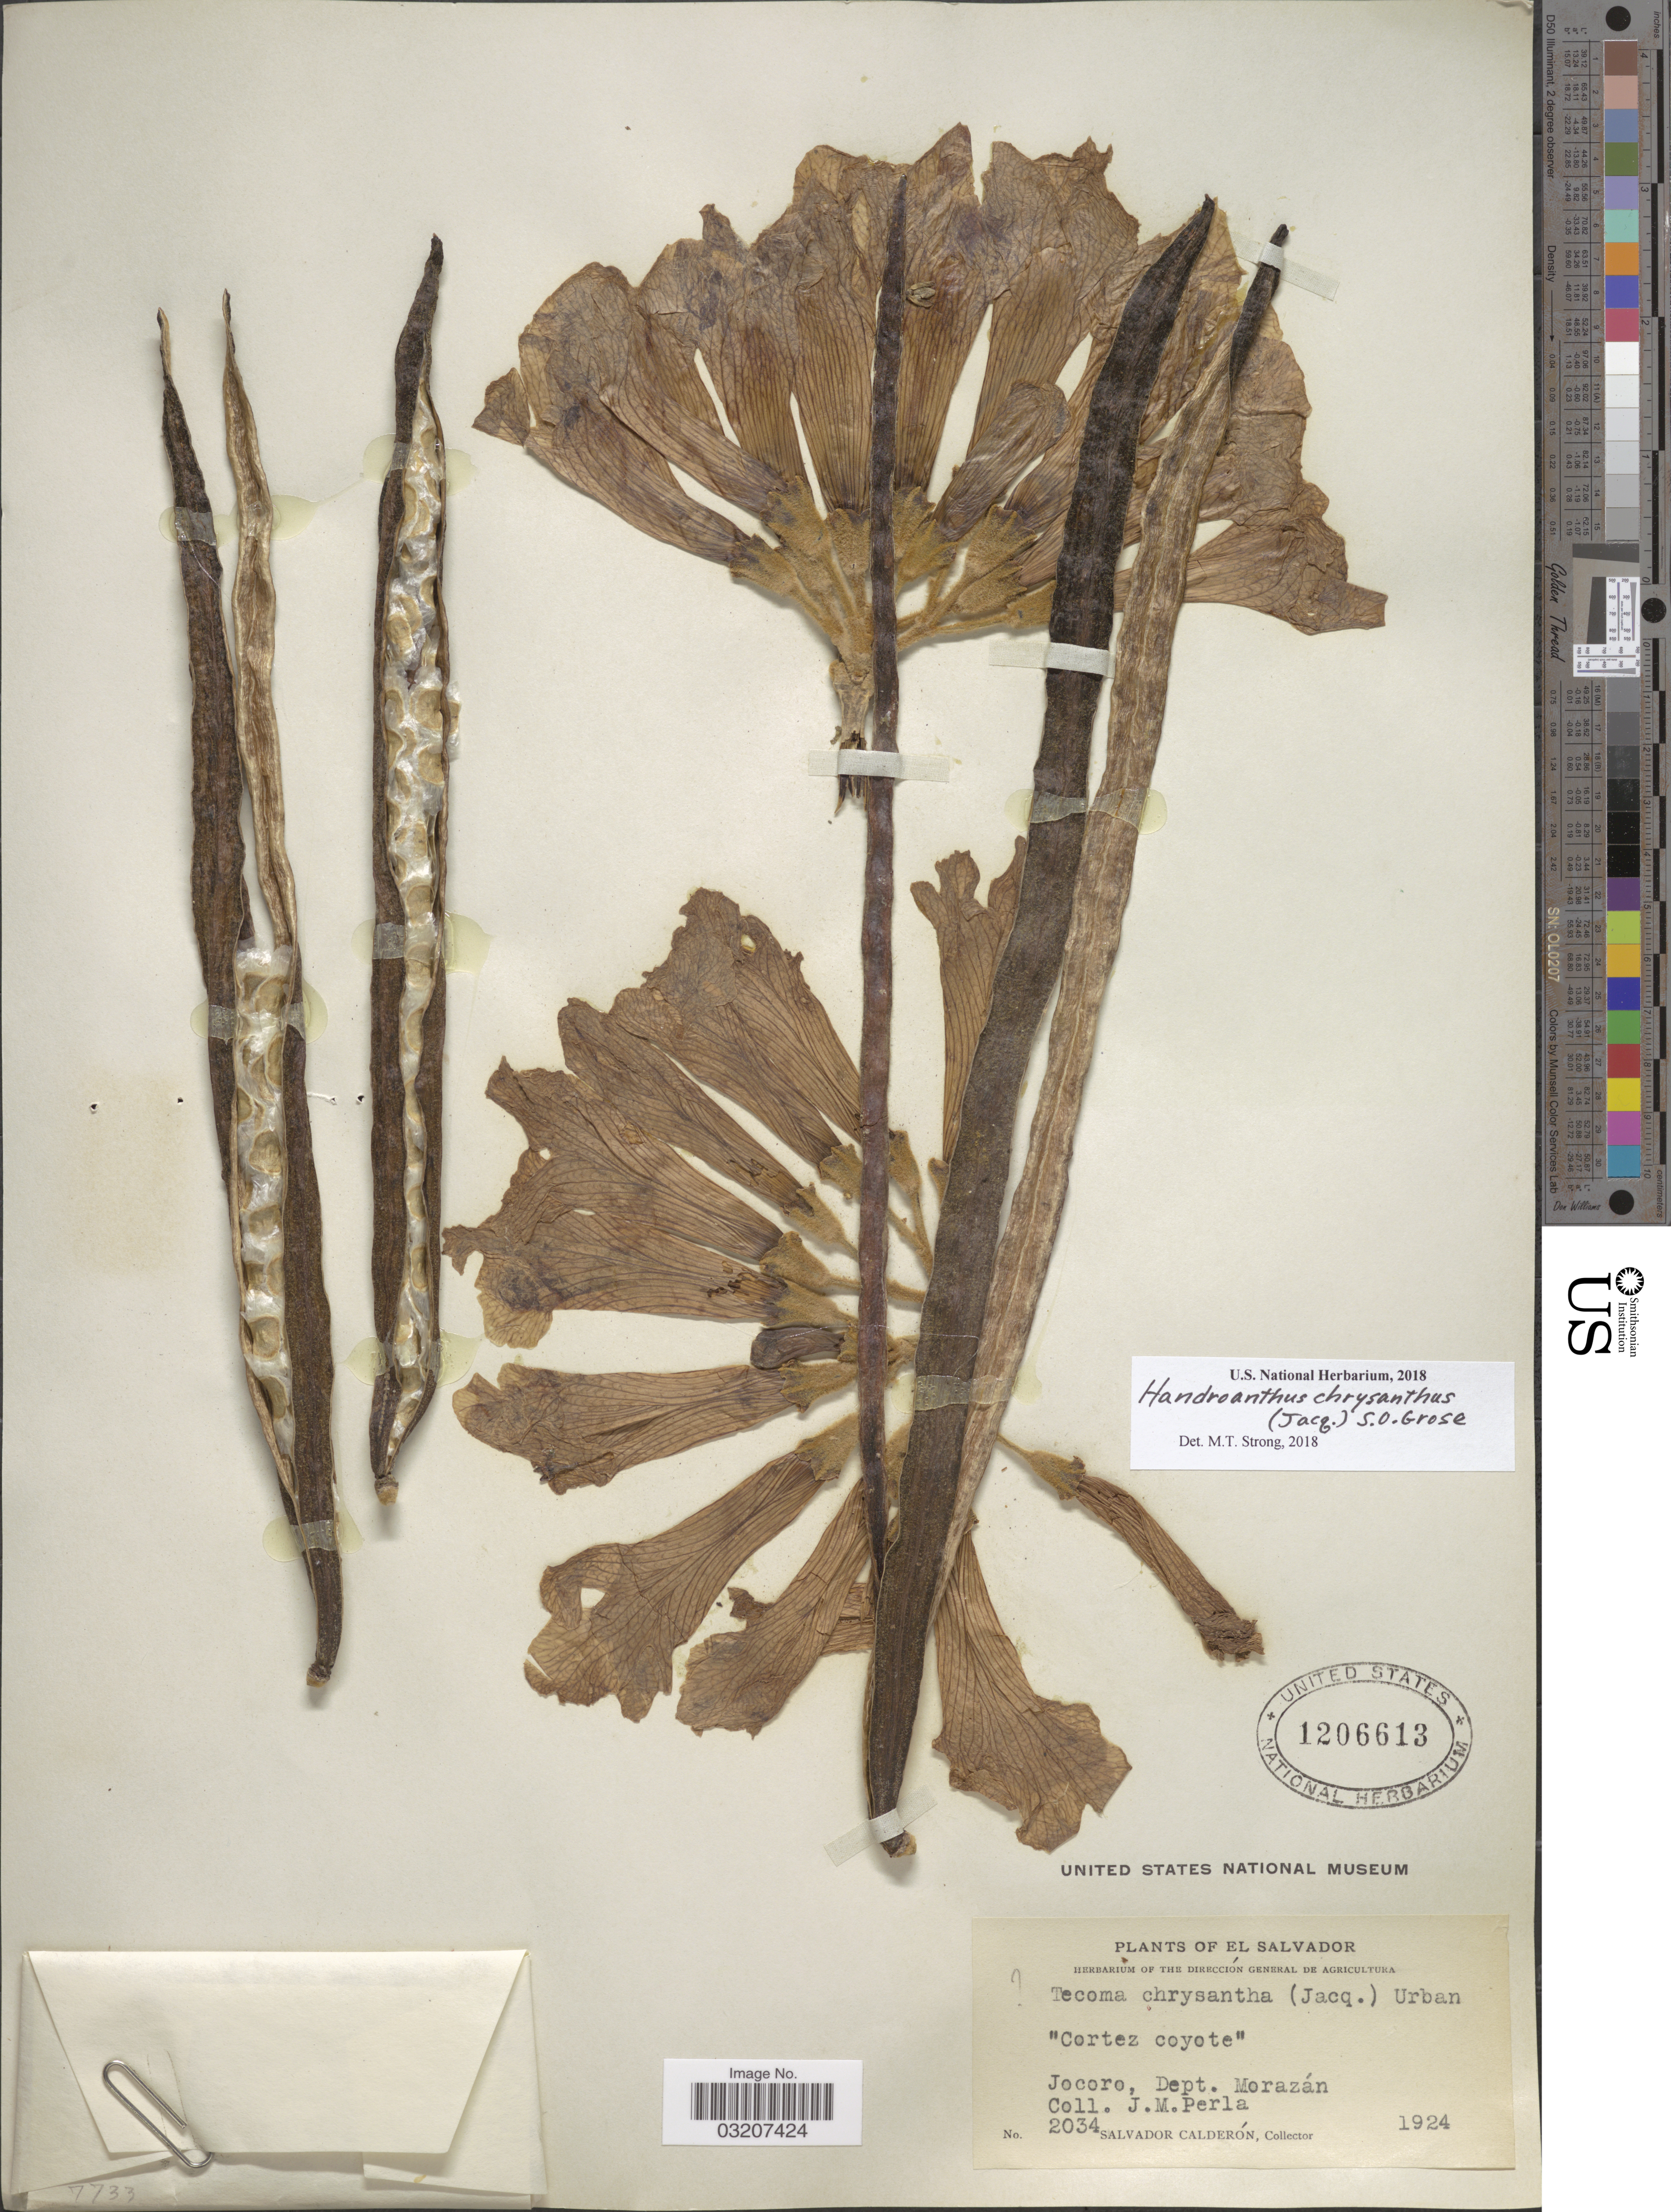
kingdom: Plantae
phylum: Tracheophyta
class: Magnoliopsida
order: Lamiales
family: Bignoniaceae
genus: Handroanthus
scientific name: Handroanthus chrysanthus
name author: (Jacq.) S.O. Grose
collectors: S. Calderón & J. Perla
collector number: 2034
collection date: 1924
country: El Salvador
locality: Jocoro, Dept. Morazán.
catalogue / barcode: US 1206613